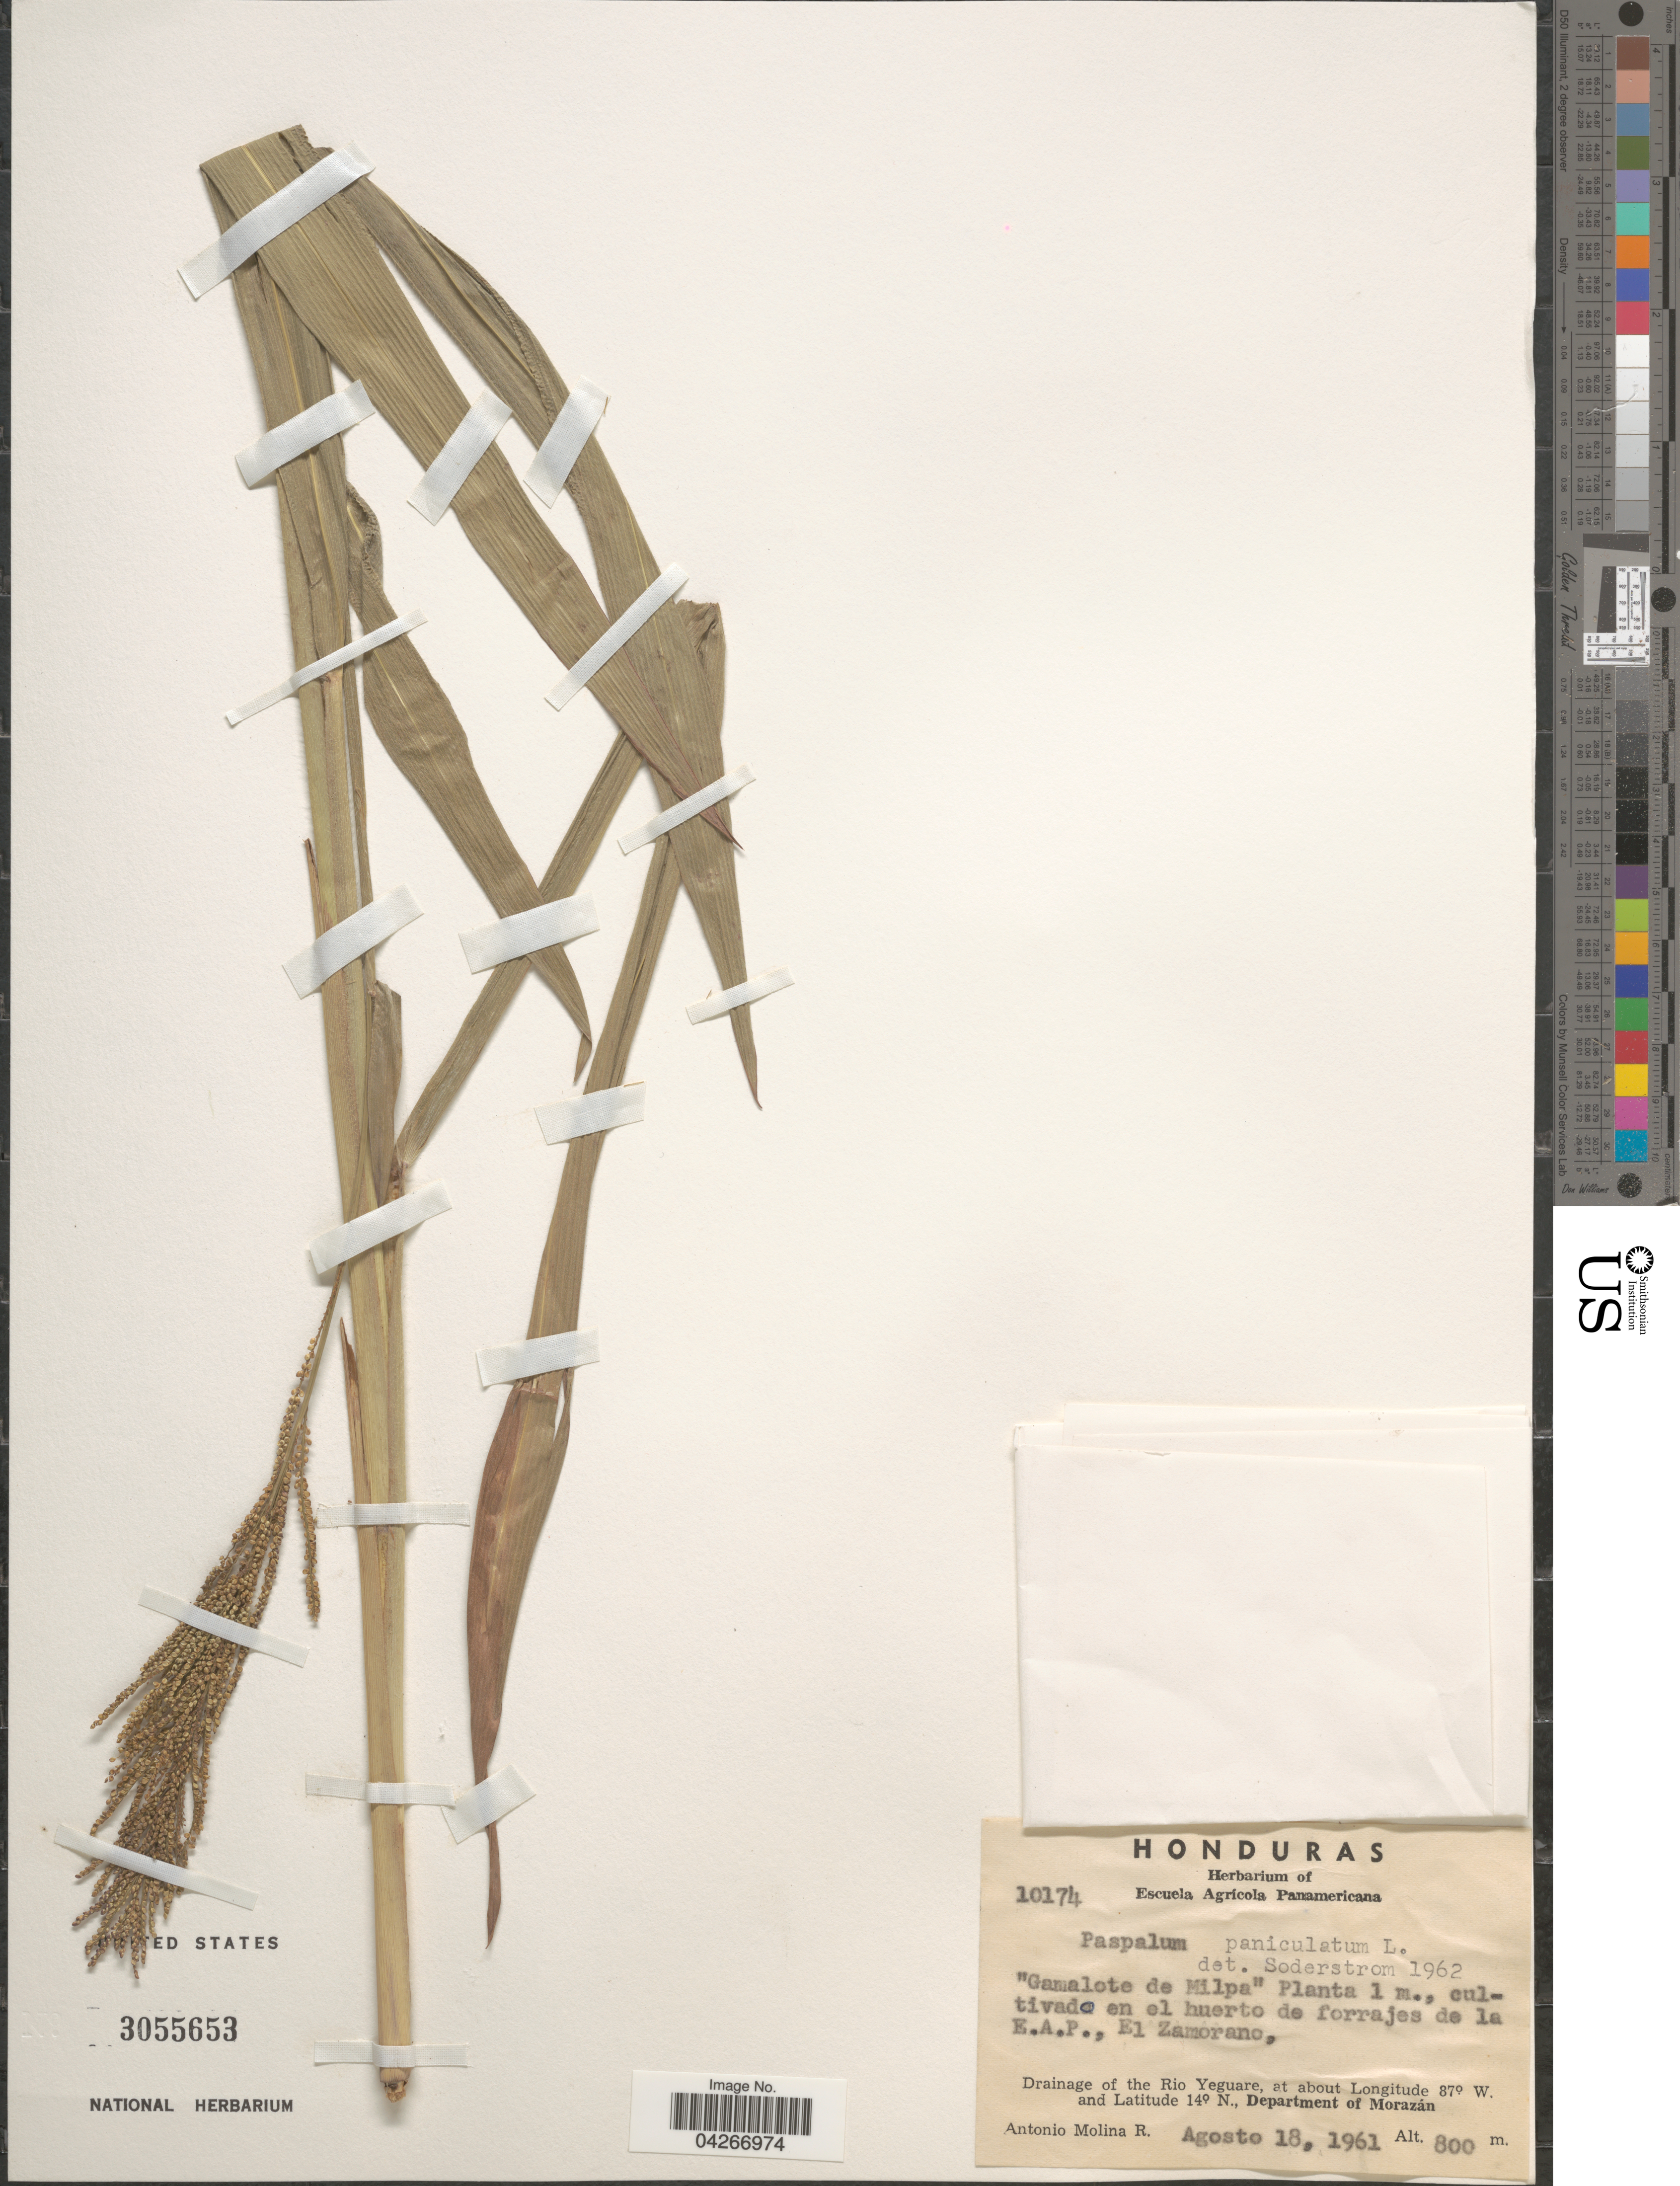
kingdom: Plantae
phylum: Tracheophyta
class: Liliopsida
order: Poales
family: Poaceae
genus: Paspalum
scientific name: Paspalum paniculatum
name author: L.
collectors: A. Molina R.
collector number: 10174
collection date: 1961-08-18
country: Honduras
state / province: Fco. Morazán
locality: Cultivado en el huerto de forrajes de la E.A.P., El Zamorano, Drainage of the Rio Yeguare, Department of Morazán.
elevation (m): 800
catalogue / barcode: US 3055653